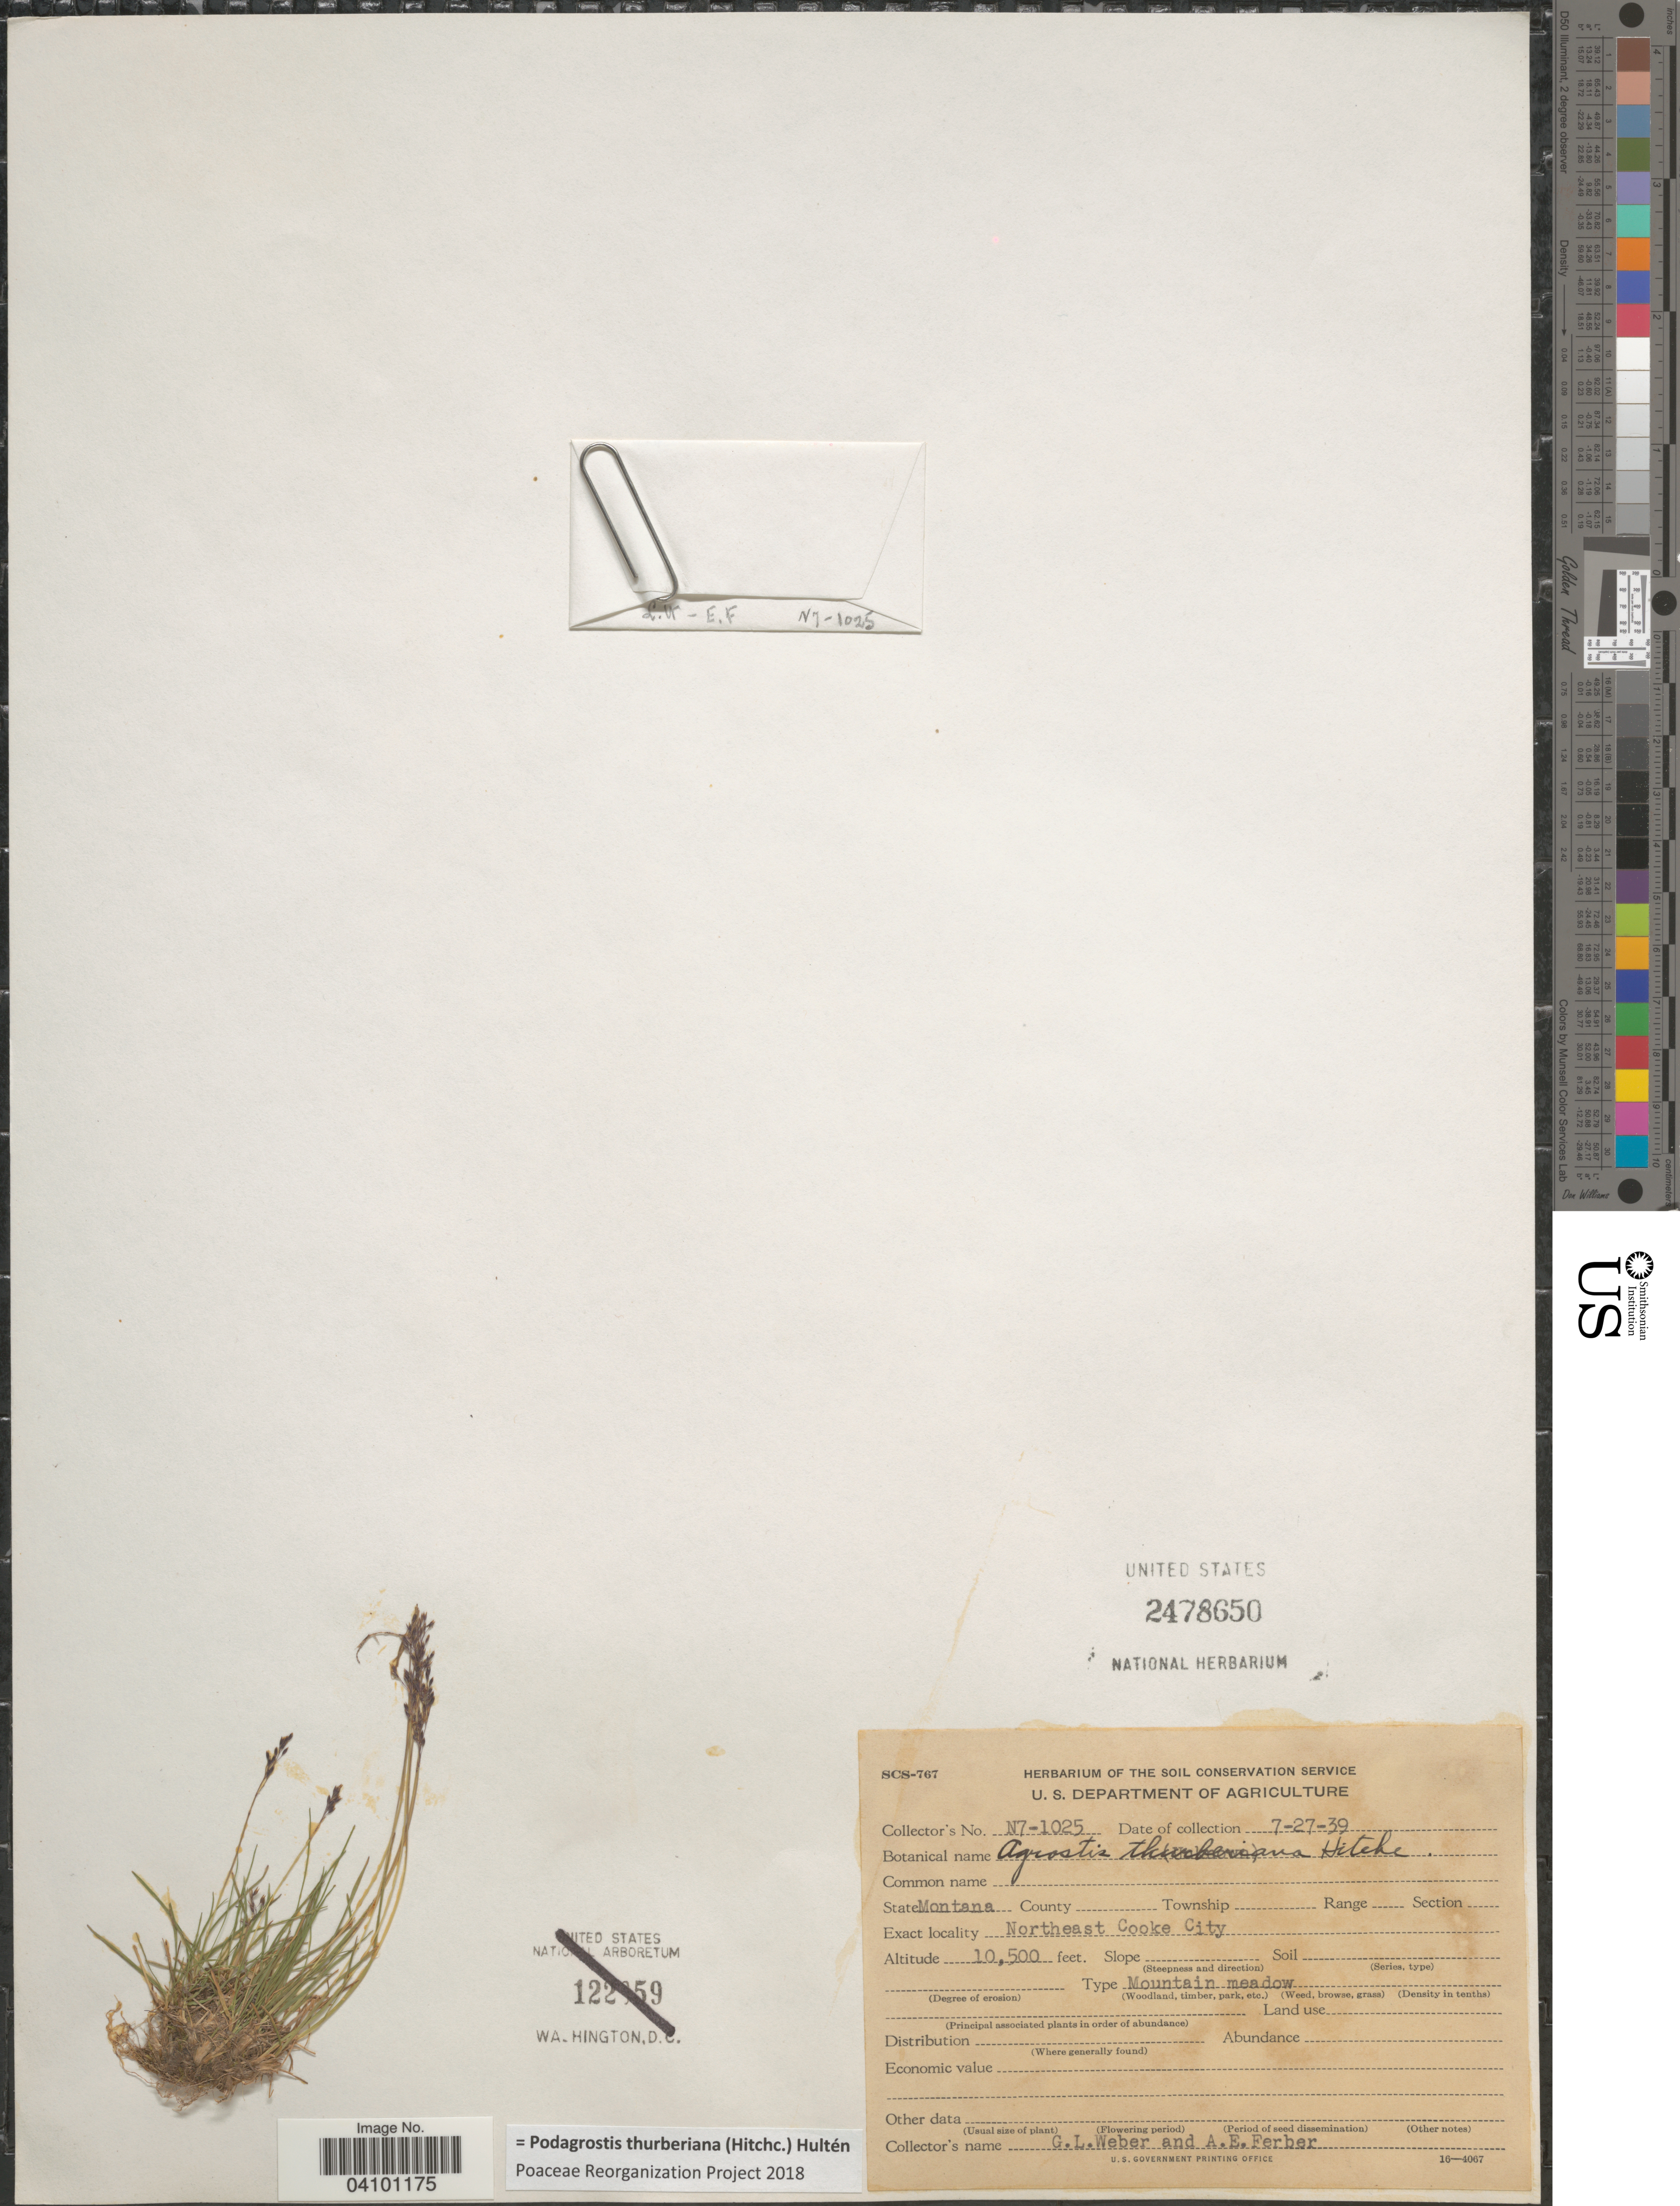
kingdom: Plantae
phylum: Tracheophyta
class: Liliopsida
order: Poales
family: Poaceae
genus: Podagrostis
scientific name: Podagrostis thurberiana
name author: Hitchc.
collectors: G. Weber & A. Ferber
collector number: N7-1025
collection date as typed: Transcribed d/m/y: 27/7/39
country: United States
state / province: Montana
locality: Northeast Cooke City.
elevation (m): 3200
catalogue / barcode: US 2478650